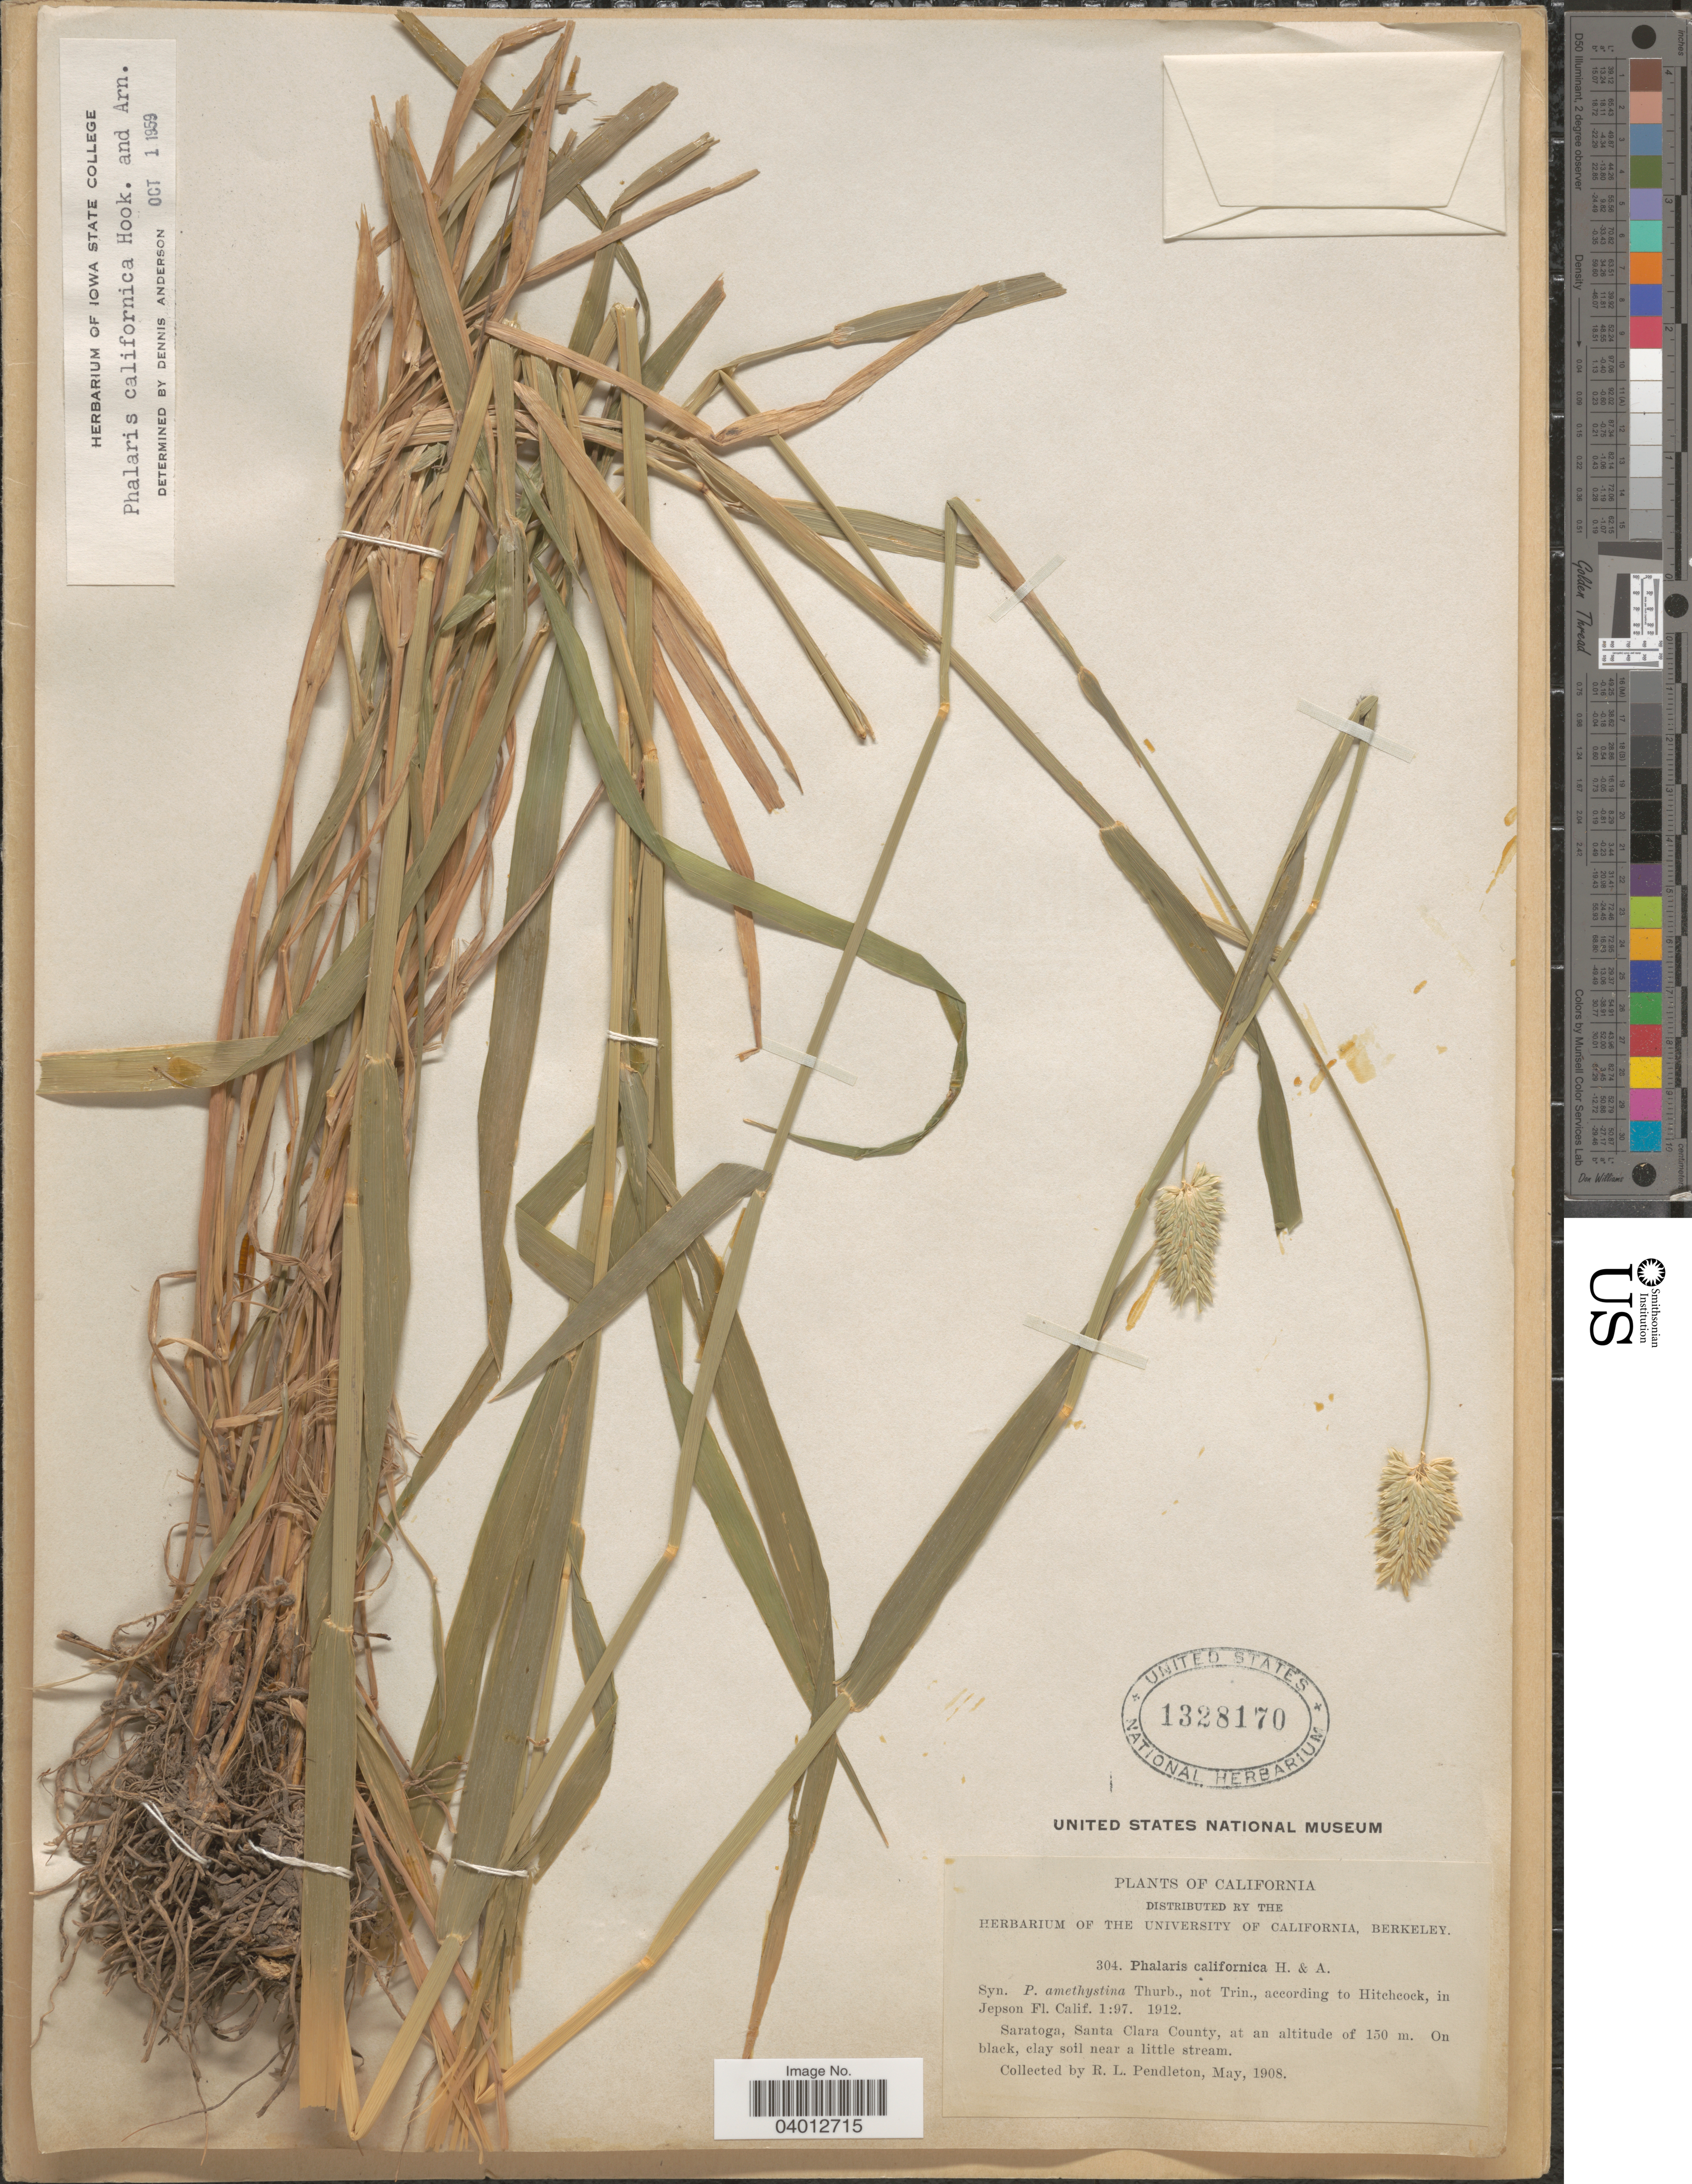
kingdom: Plantae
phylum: Tracheophyta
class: Liliopsida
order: Poales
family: Poaceae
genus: Phalaris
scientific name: Phalaris californica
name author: Hook. & Arn.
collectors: R. Pendleton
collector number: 304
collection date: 1908-05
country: United States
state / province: California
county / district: Santa Clara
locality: Saratoga, Santa Clara County.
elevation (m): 150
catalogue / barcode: US 1328170